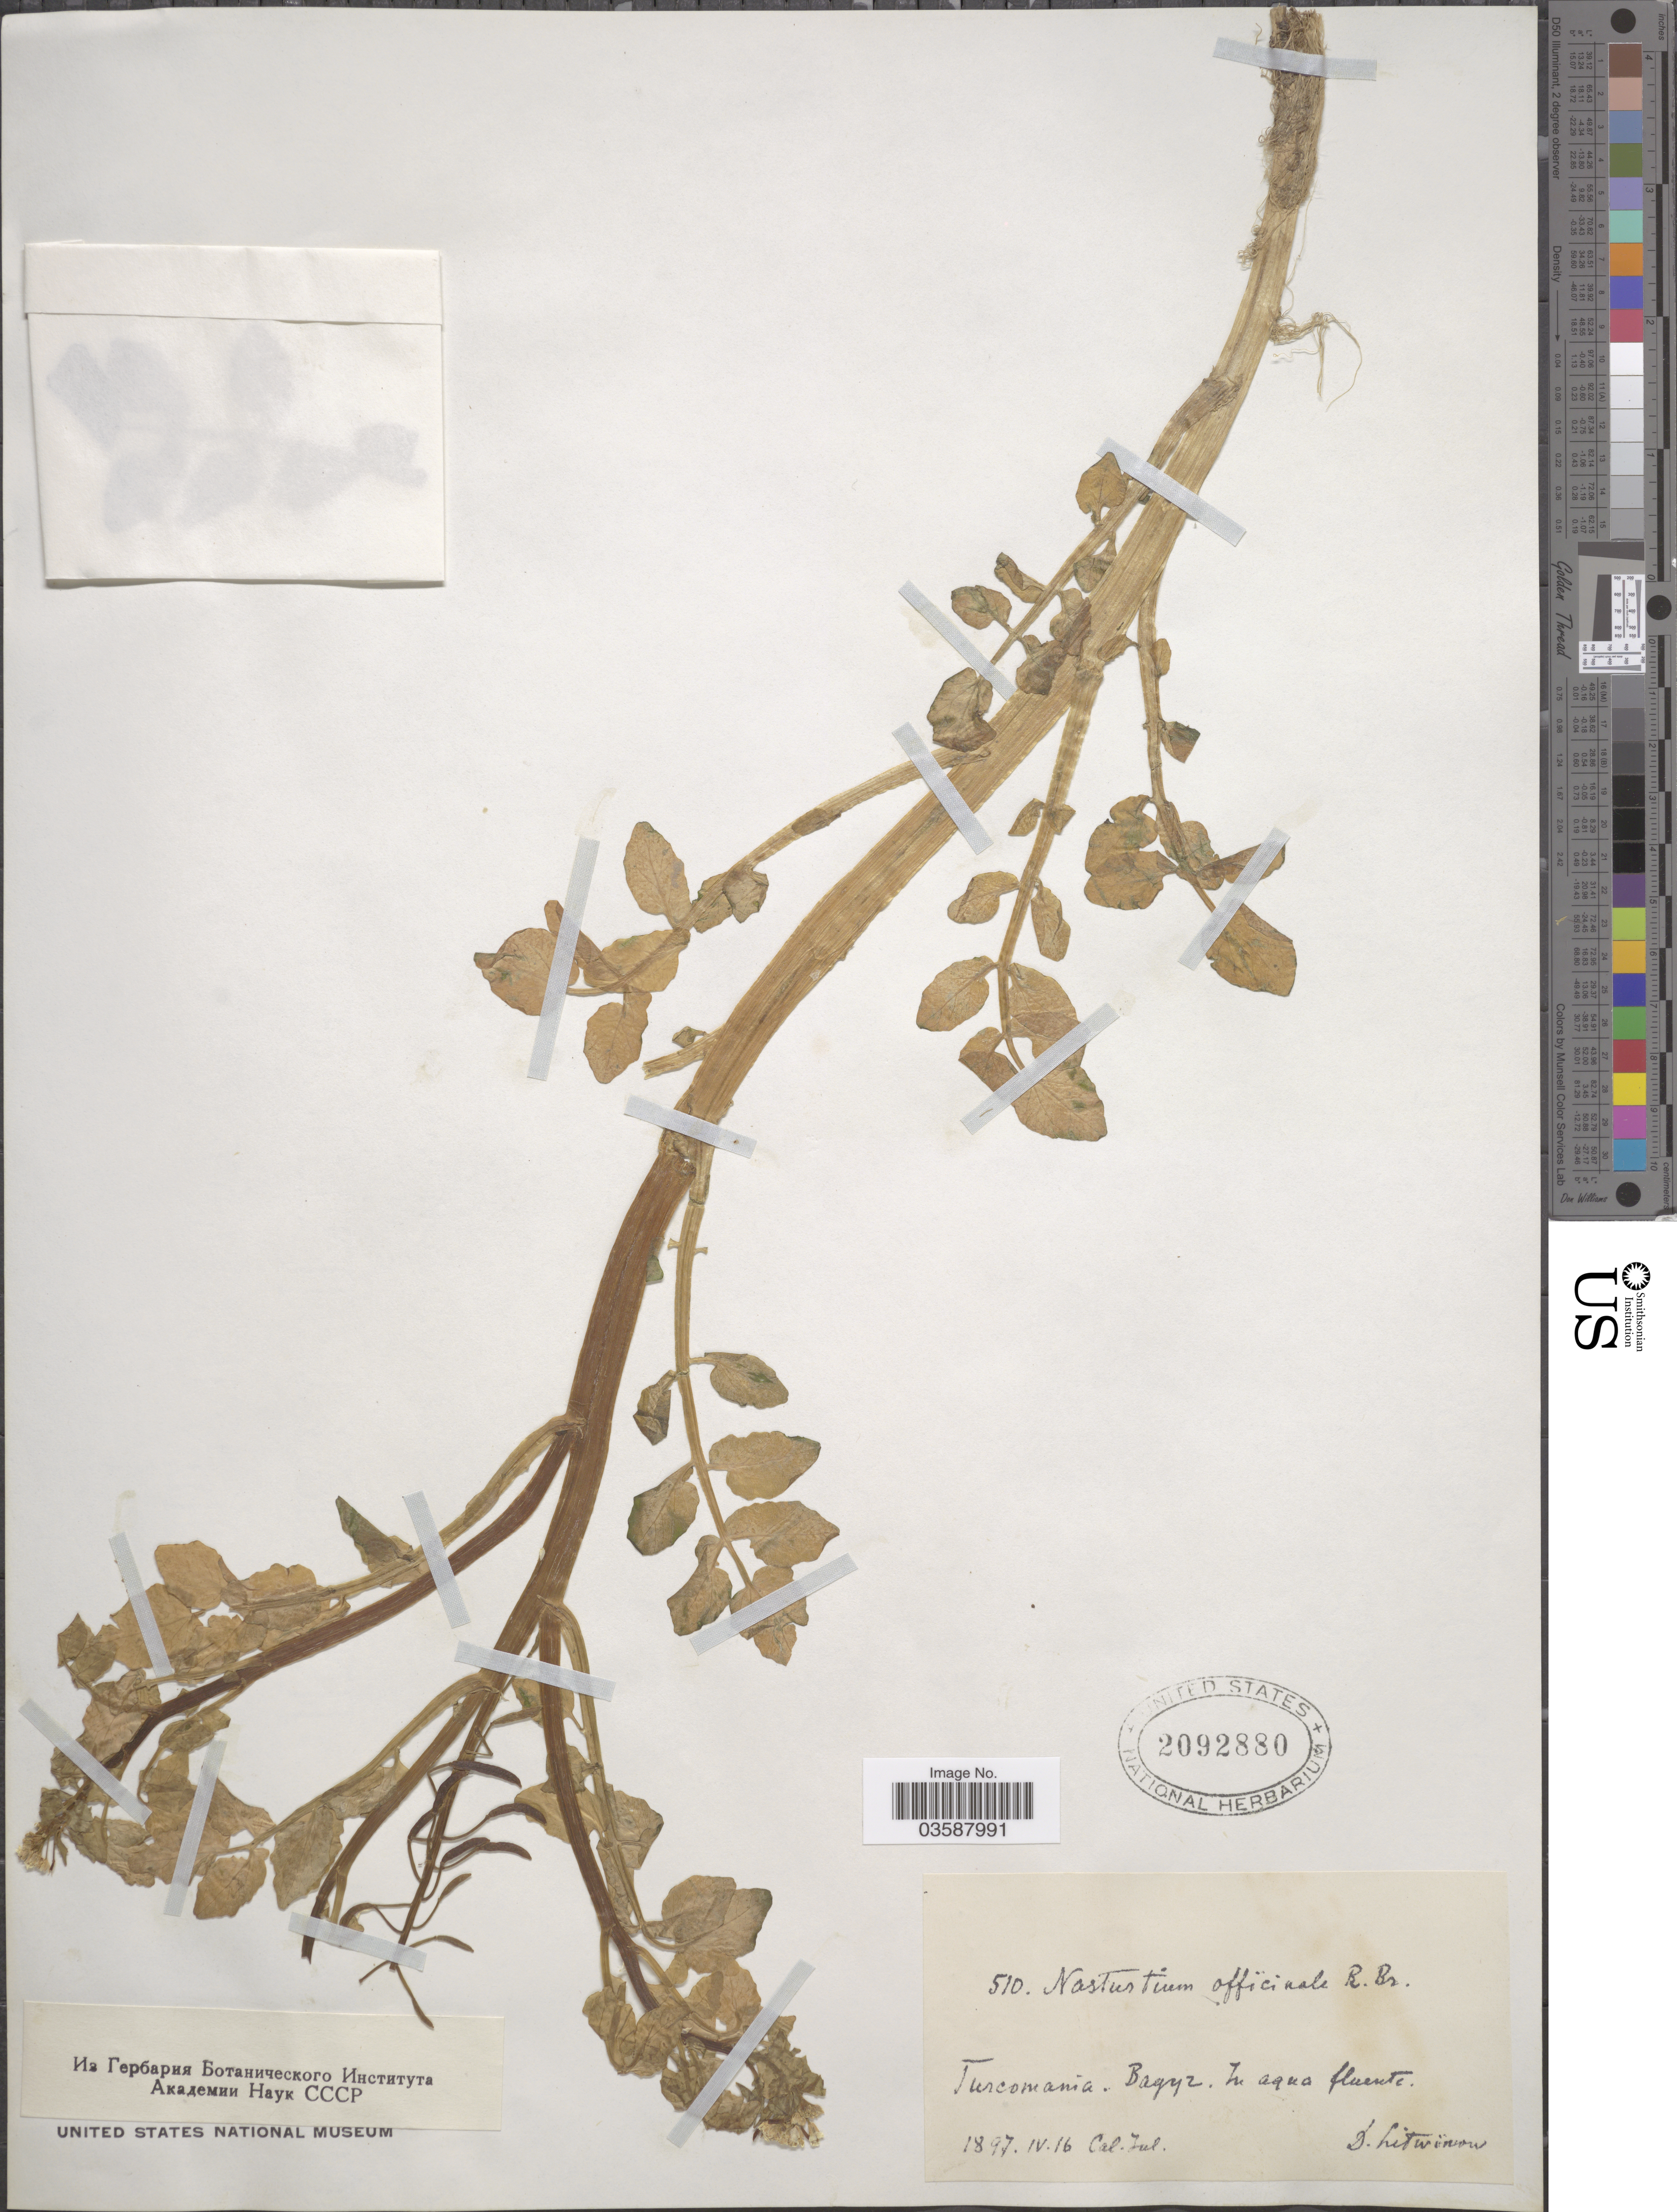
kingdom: Plantae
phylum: Tracheophyta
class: Magnoliopsida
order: Brassicales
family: Brassicaceae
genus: Nasturtium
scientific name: Nasturtium officinale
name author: R. Br.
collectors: D. Litwinow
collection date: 1897-04-16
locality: Turcomania. Bagyz. In agua fluente.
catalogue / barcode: US 2092880